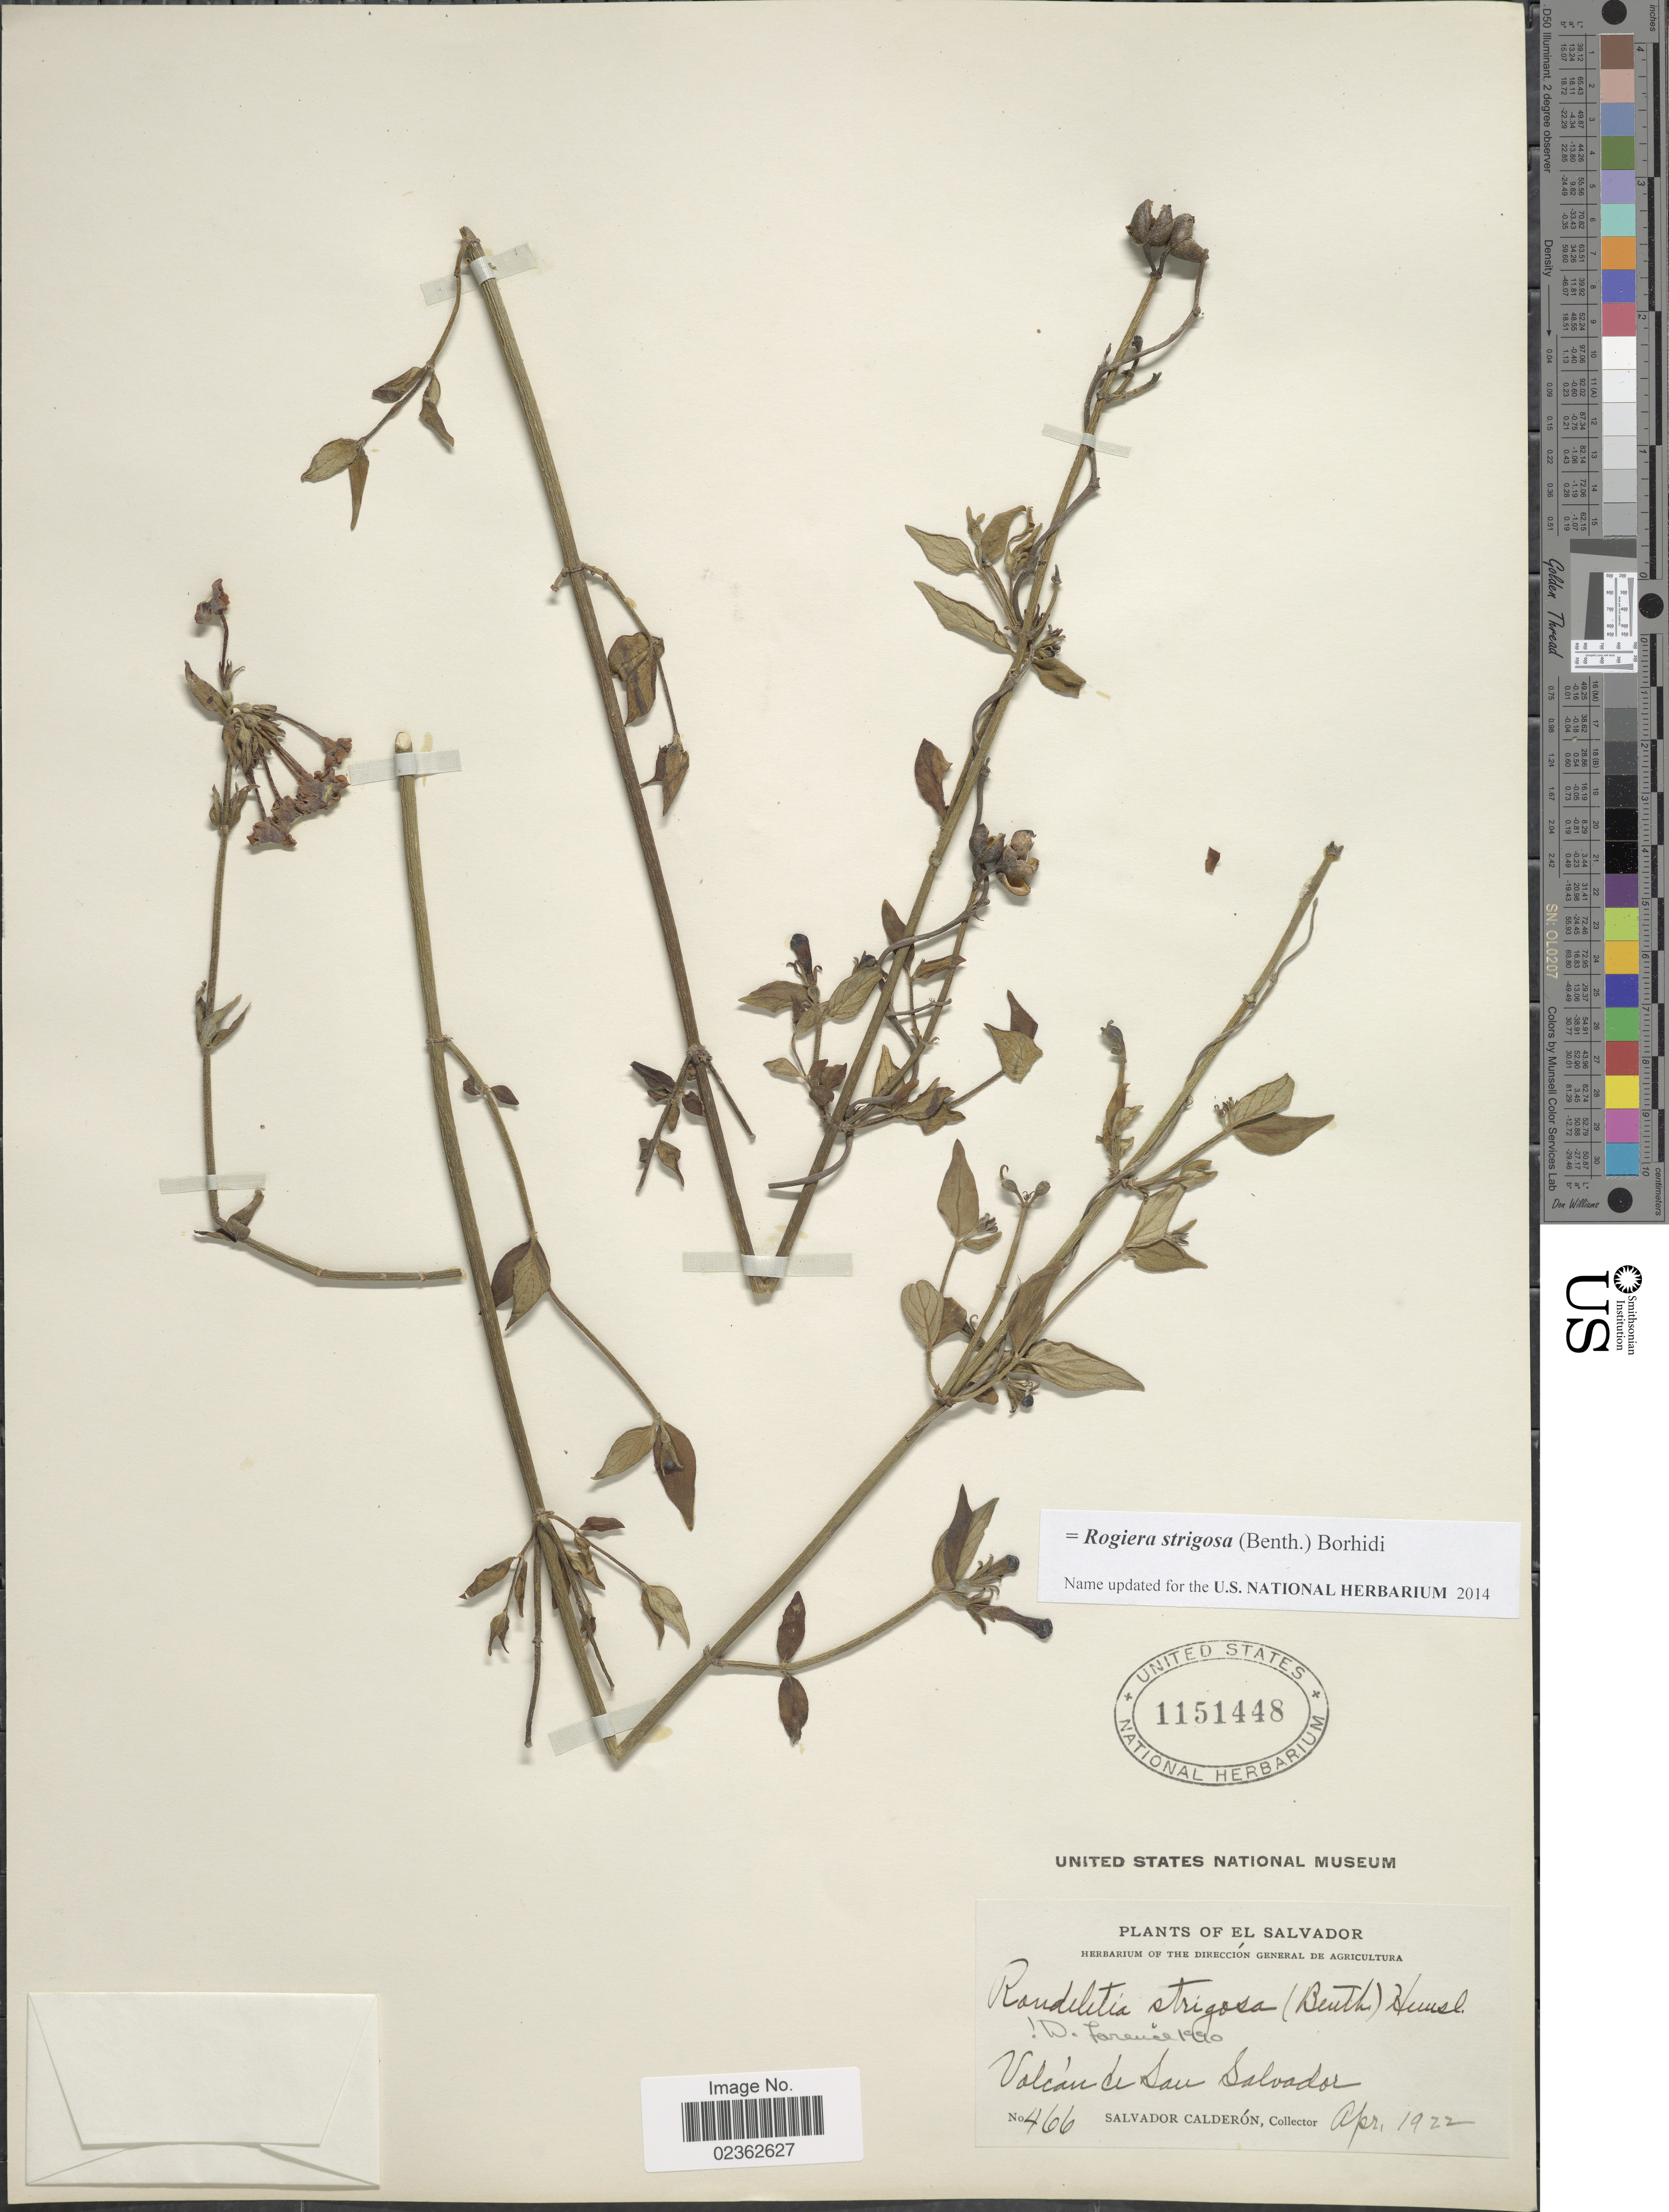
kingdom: Plantae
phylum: Tracheophyta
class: Magnoliopsida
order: Gentianales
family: Rubiaceae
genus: Rogiera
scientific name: Rogiera strigosa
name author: (Benth.) Borhidi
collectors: P. C. Standley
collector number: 466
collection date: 1922-04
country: El Salvador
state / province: San Salvador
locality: Volcan de San Salvador.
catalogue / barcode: US 1151448